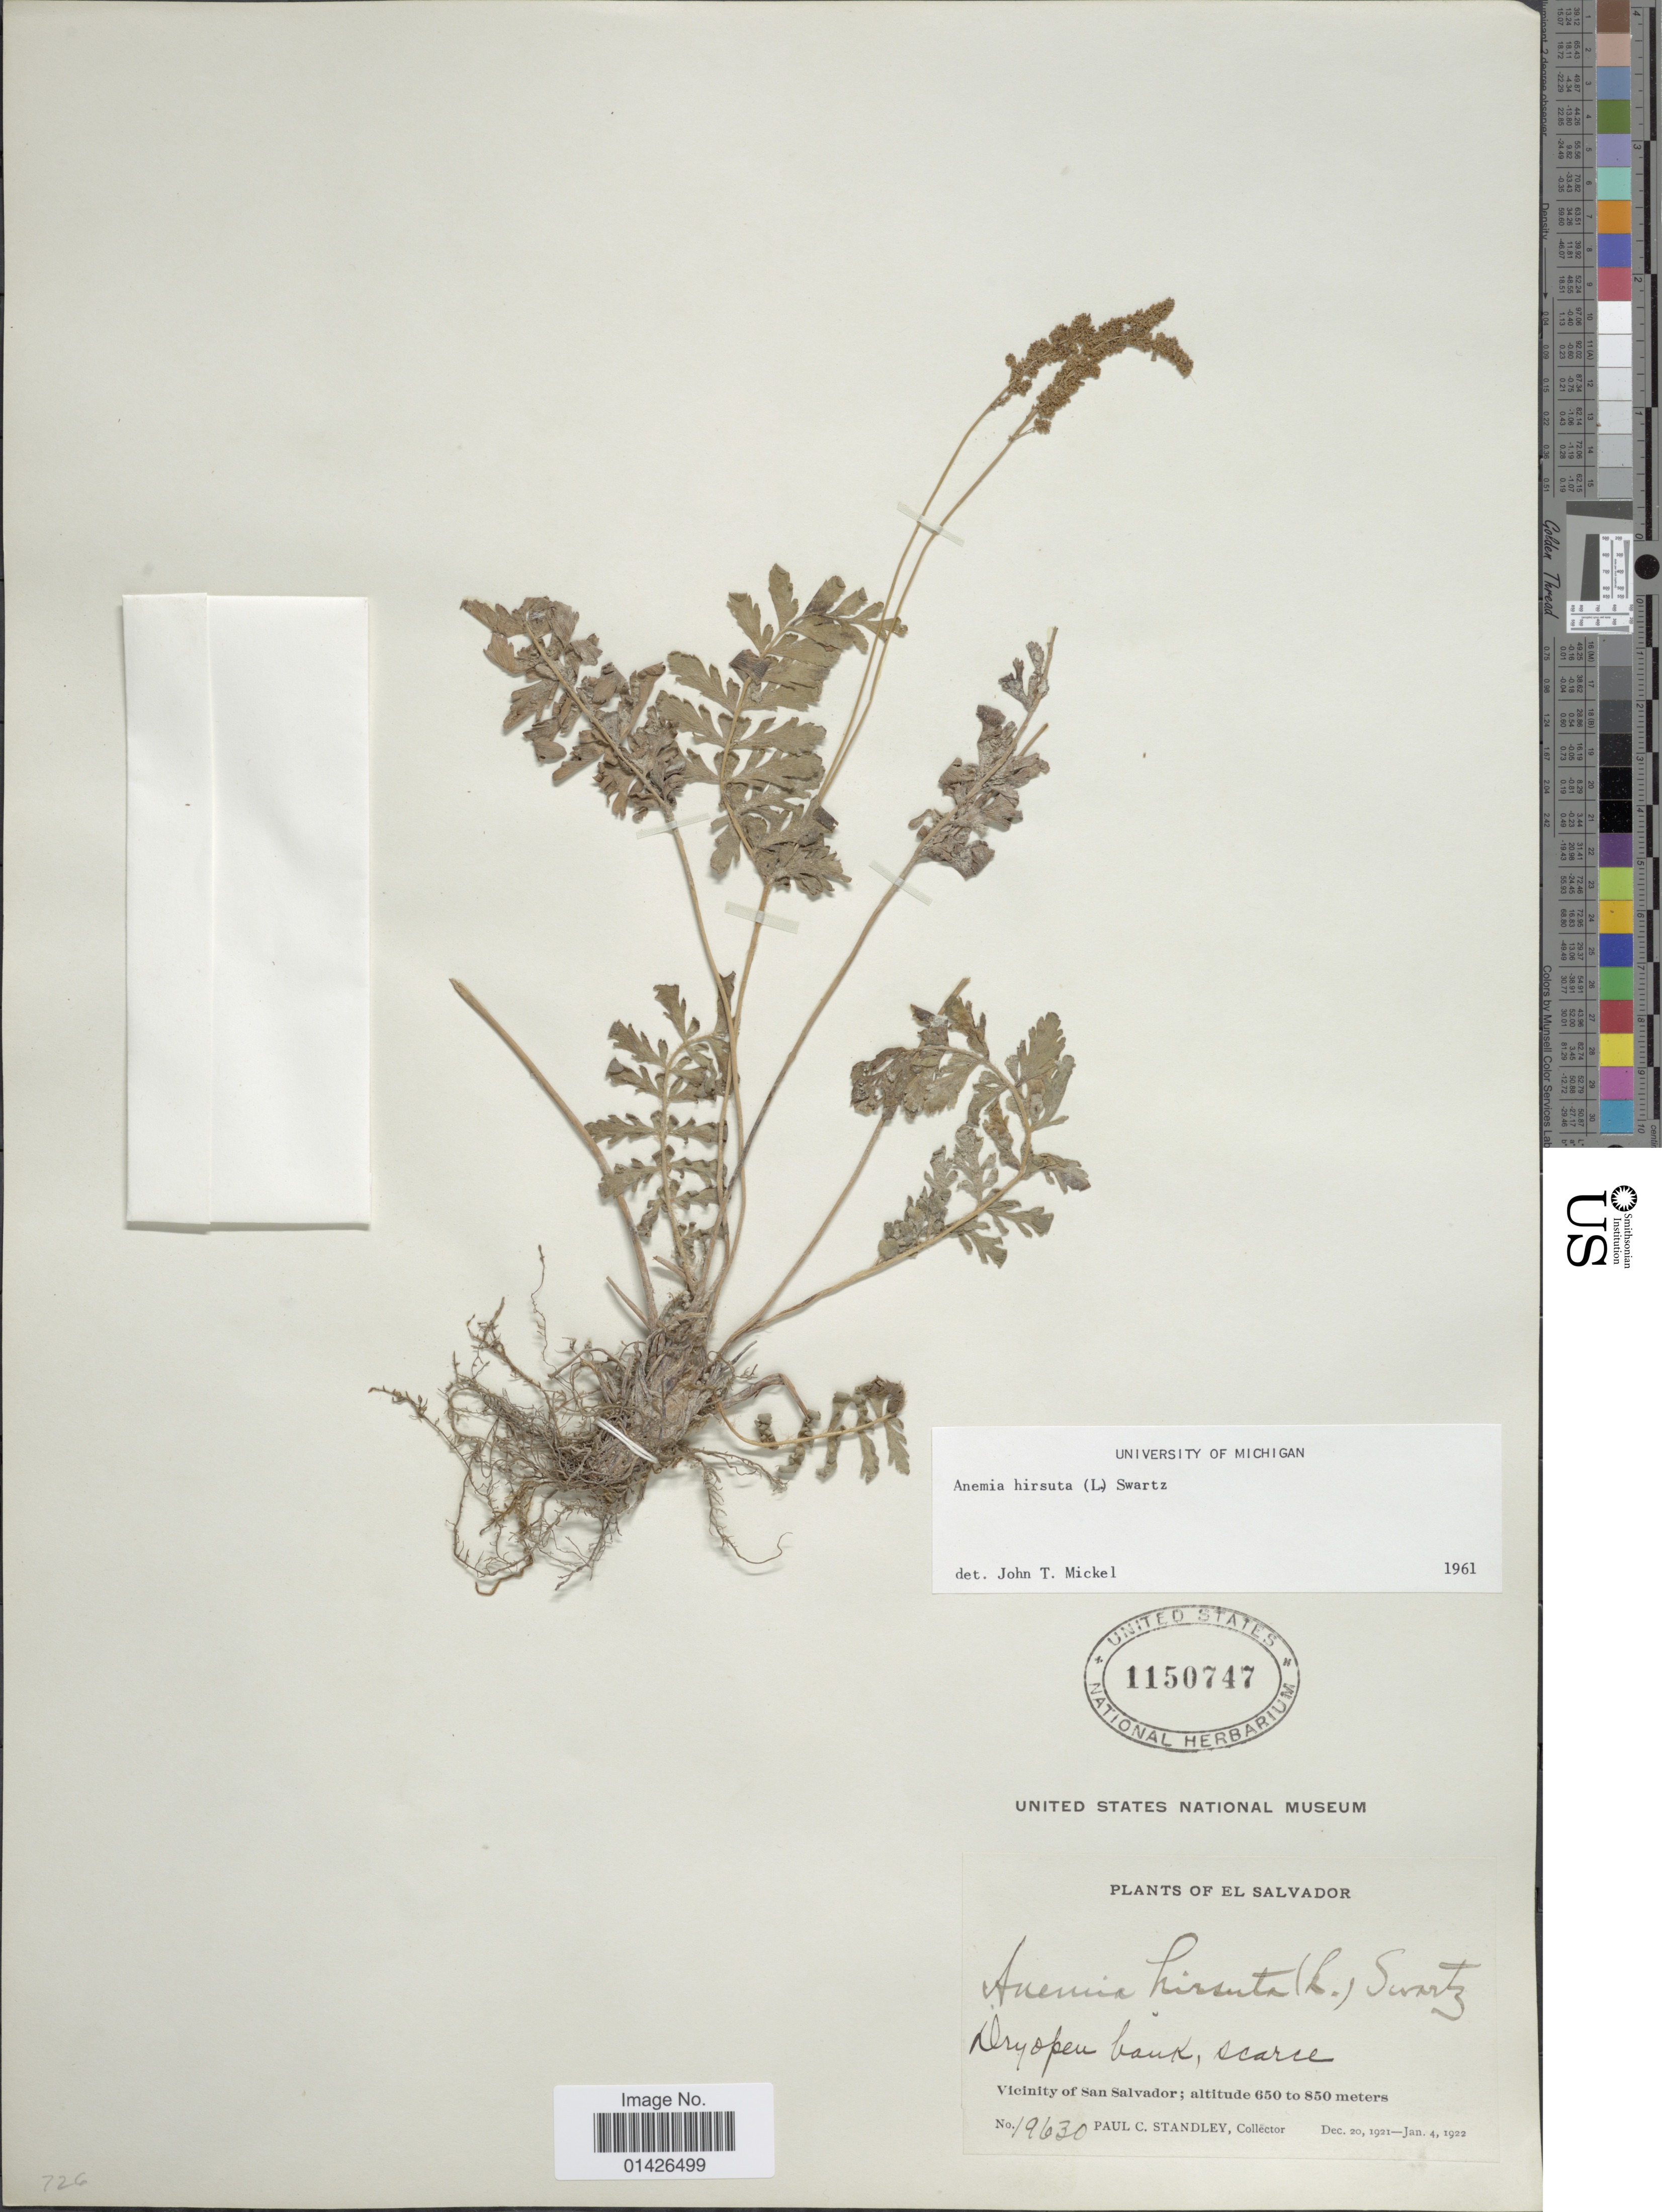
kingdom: Plantae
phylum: Tracheophyta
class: Polypodiopsida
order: Schizaeales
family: Anemiaceae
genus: Anemia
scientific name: Anemia hirsuta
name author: (L.) Sw.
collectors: P. C. Standley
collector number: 19630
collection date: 1921-12-20/1922-01-04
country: El Salvador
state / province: San Salvador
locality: Vicinity of San Salvador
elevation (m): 650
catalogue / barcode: US 1150747